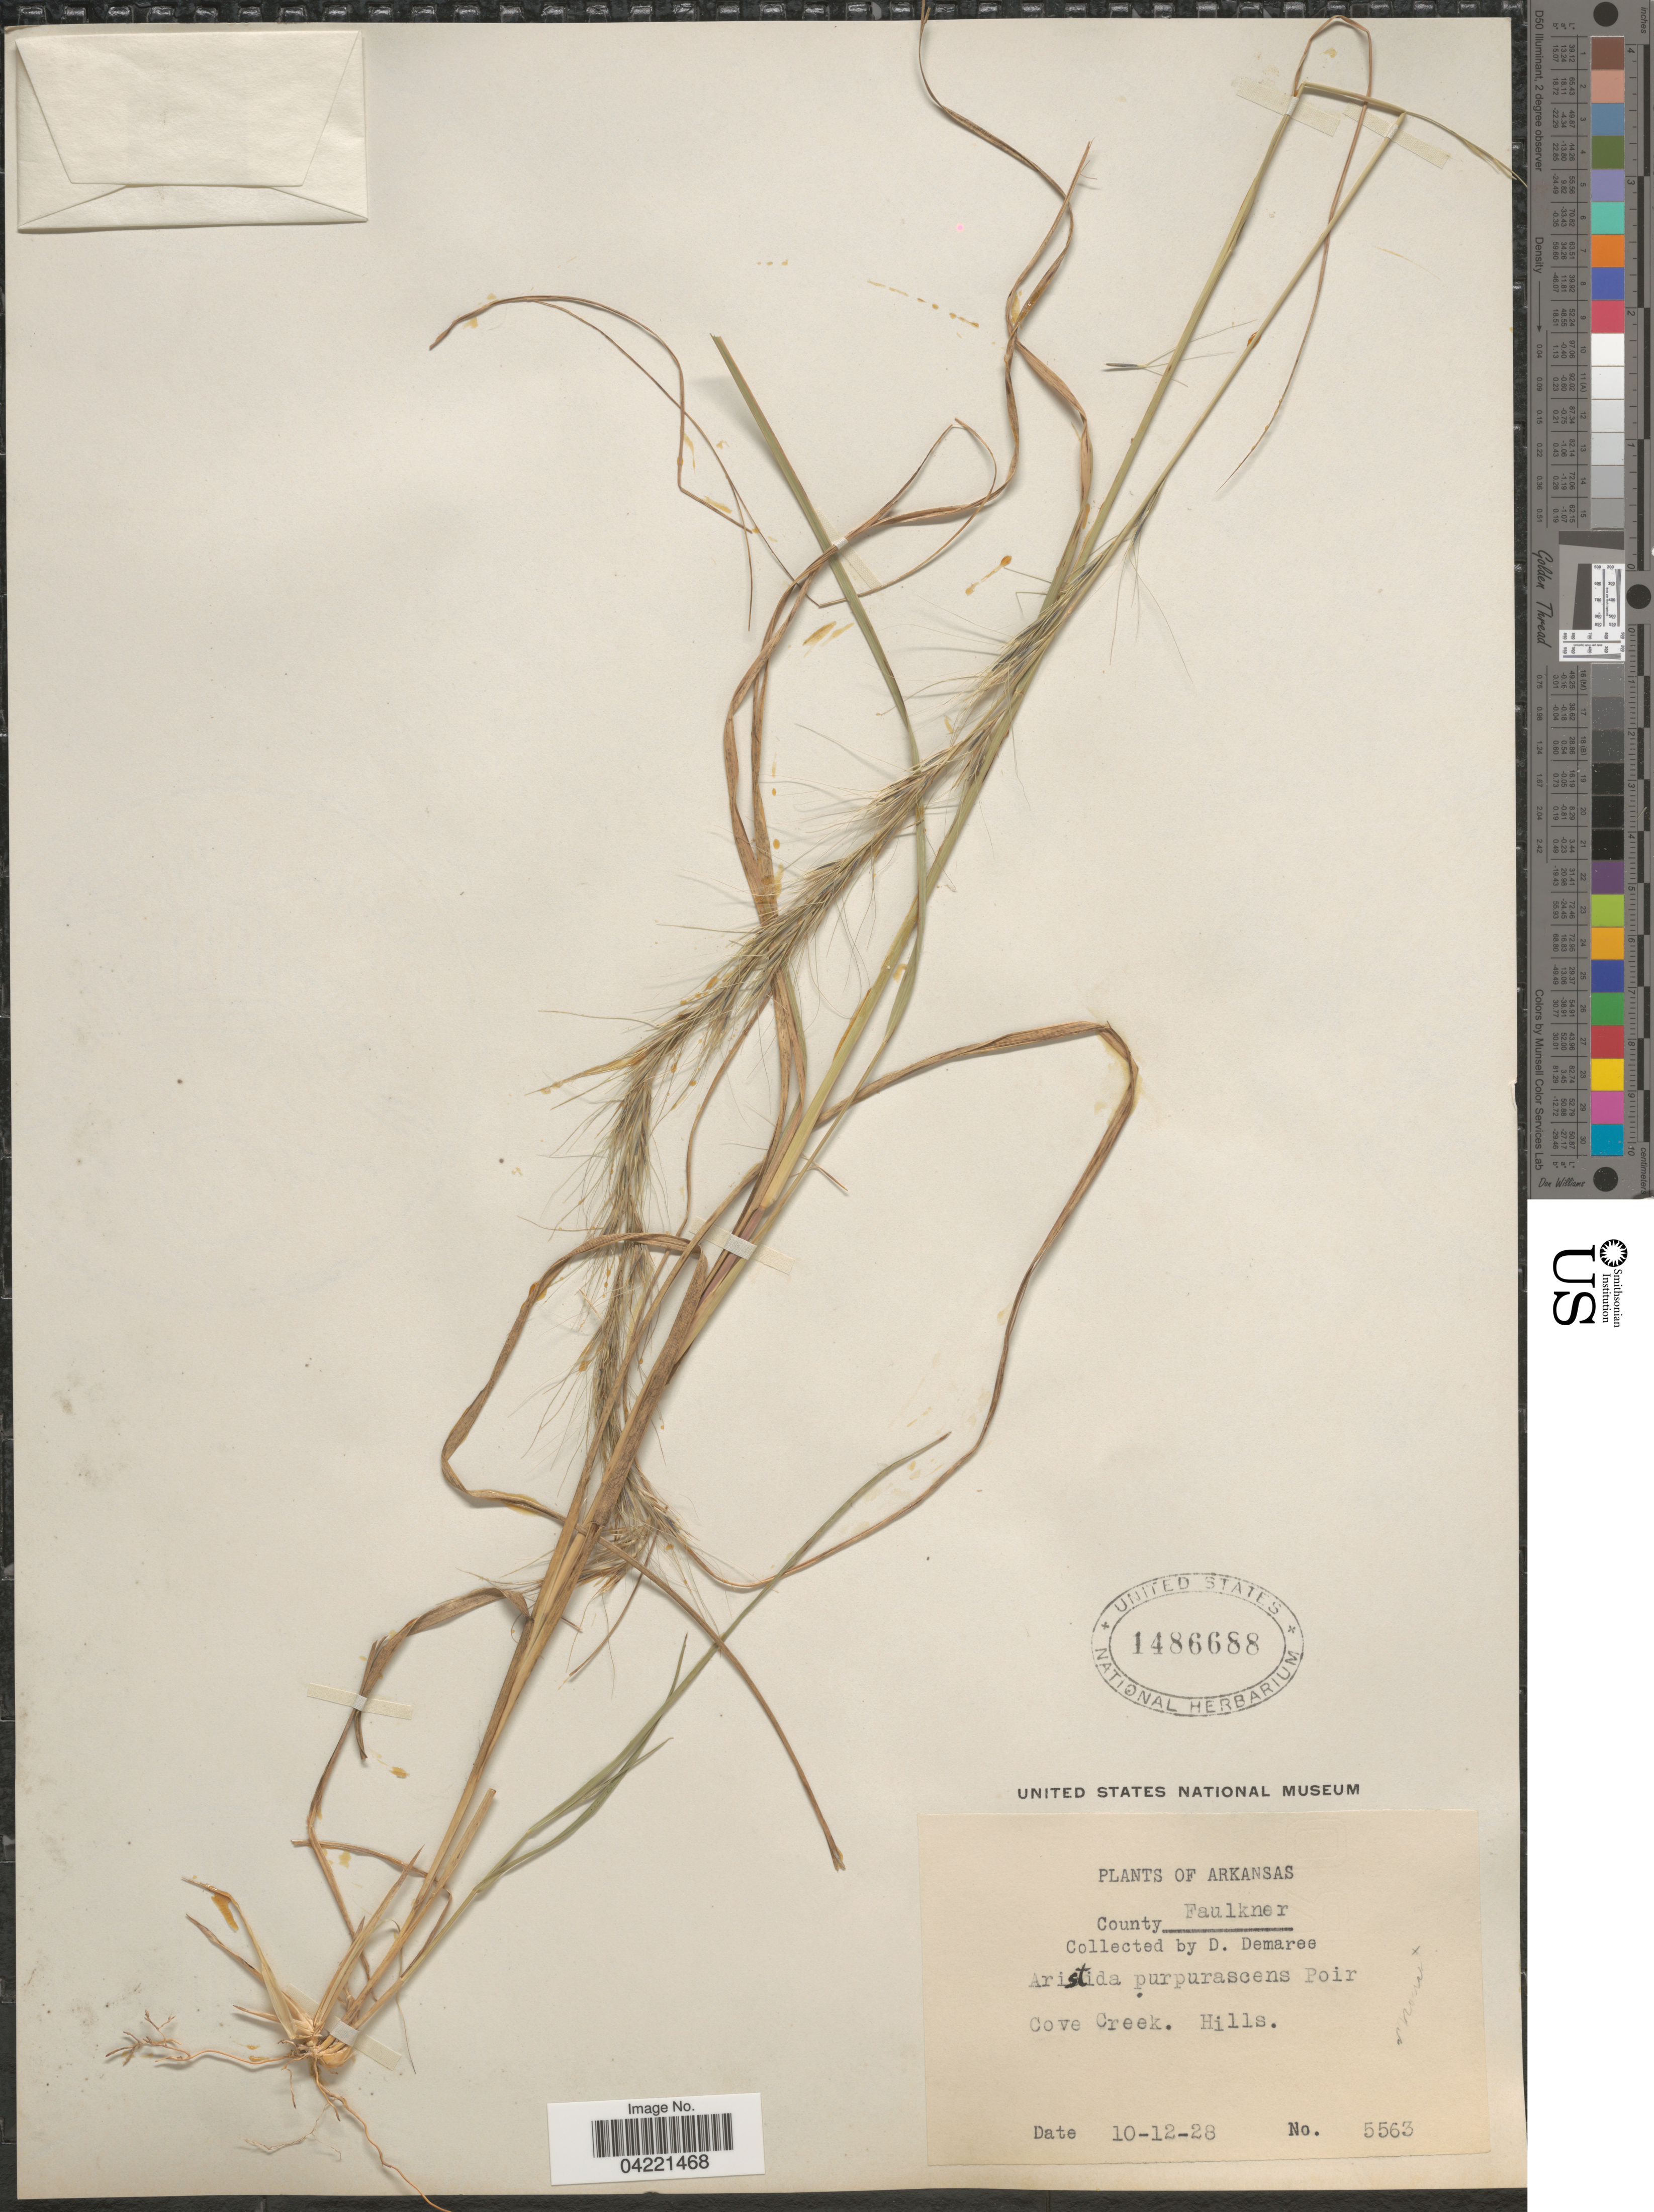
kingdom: Plantae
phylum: Tracheophyta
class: Liliopsida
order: Poales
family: Poaceae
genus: Aristida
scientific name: Aristida purpurascens var. purpurescens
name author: Poir.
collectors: D. Demaree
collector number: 5563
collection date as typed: Transcribed d/m/y: 12/10/28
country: United States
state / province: Arkansas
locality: County Faulkner. Cove Creek. Hills.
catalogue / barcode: US 1486688